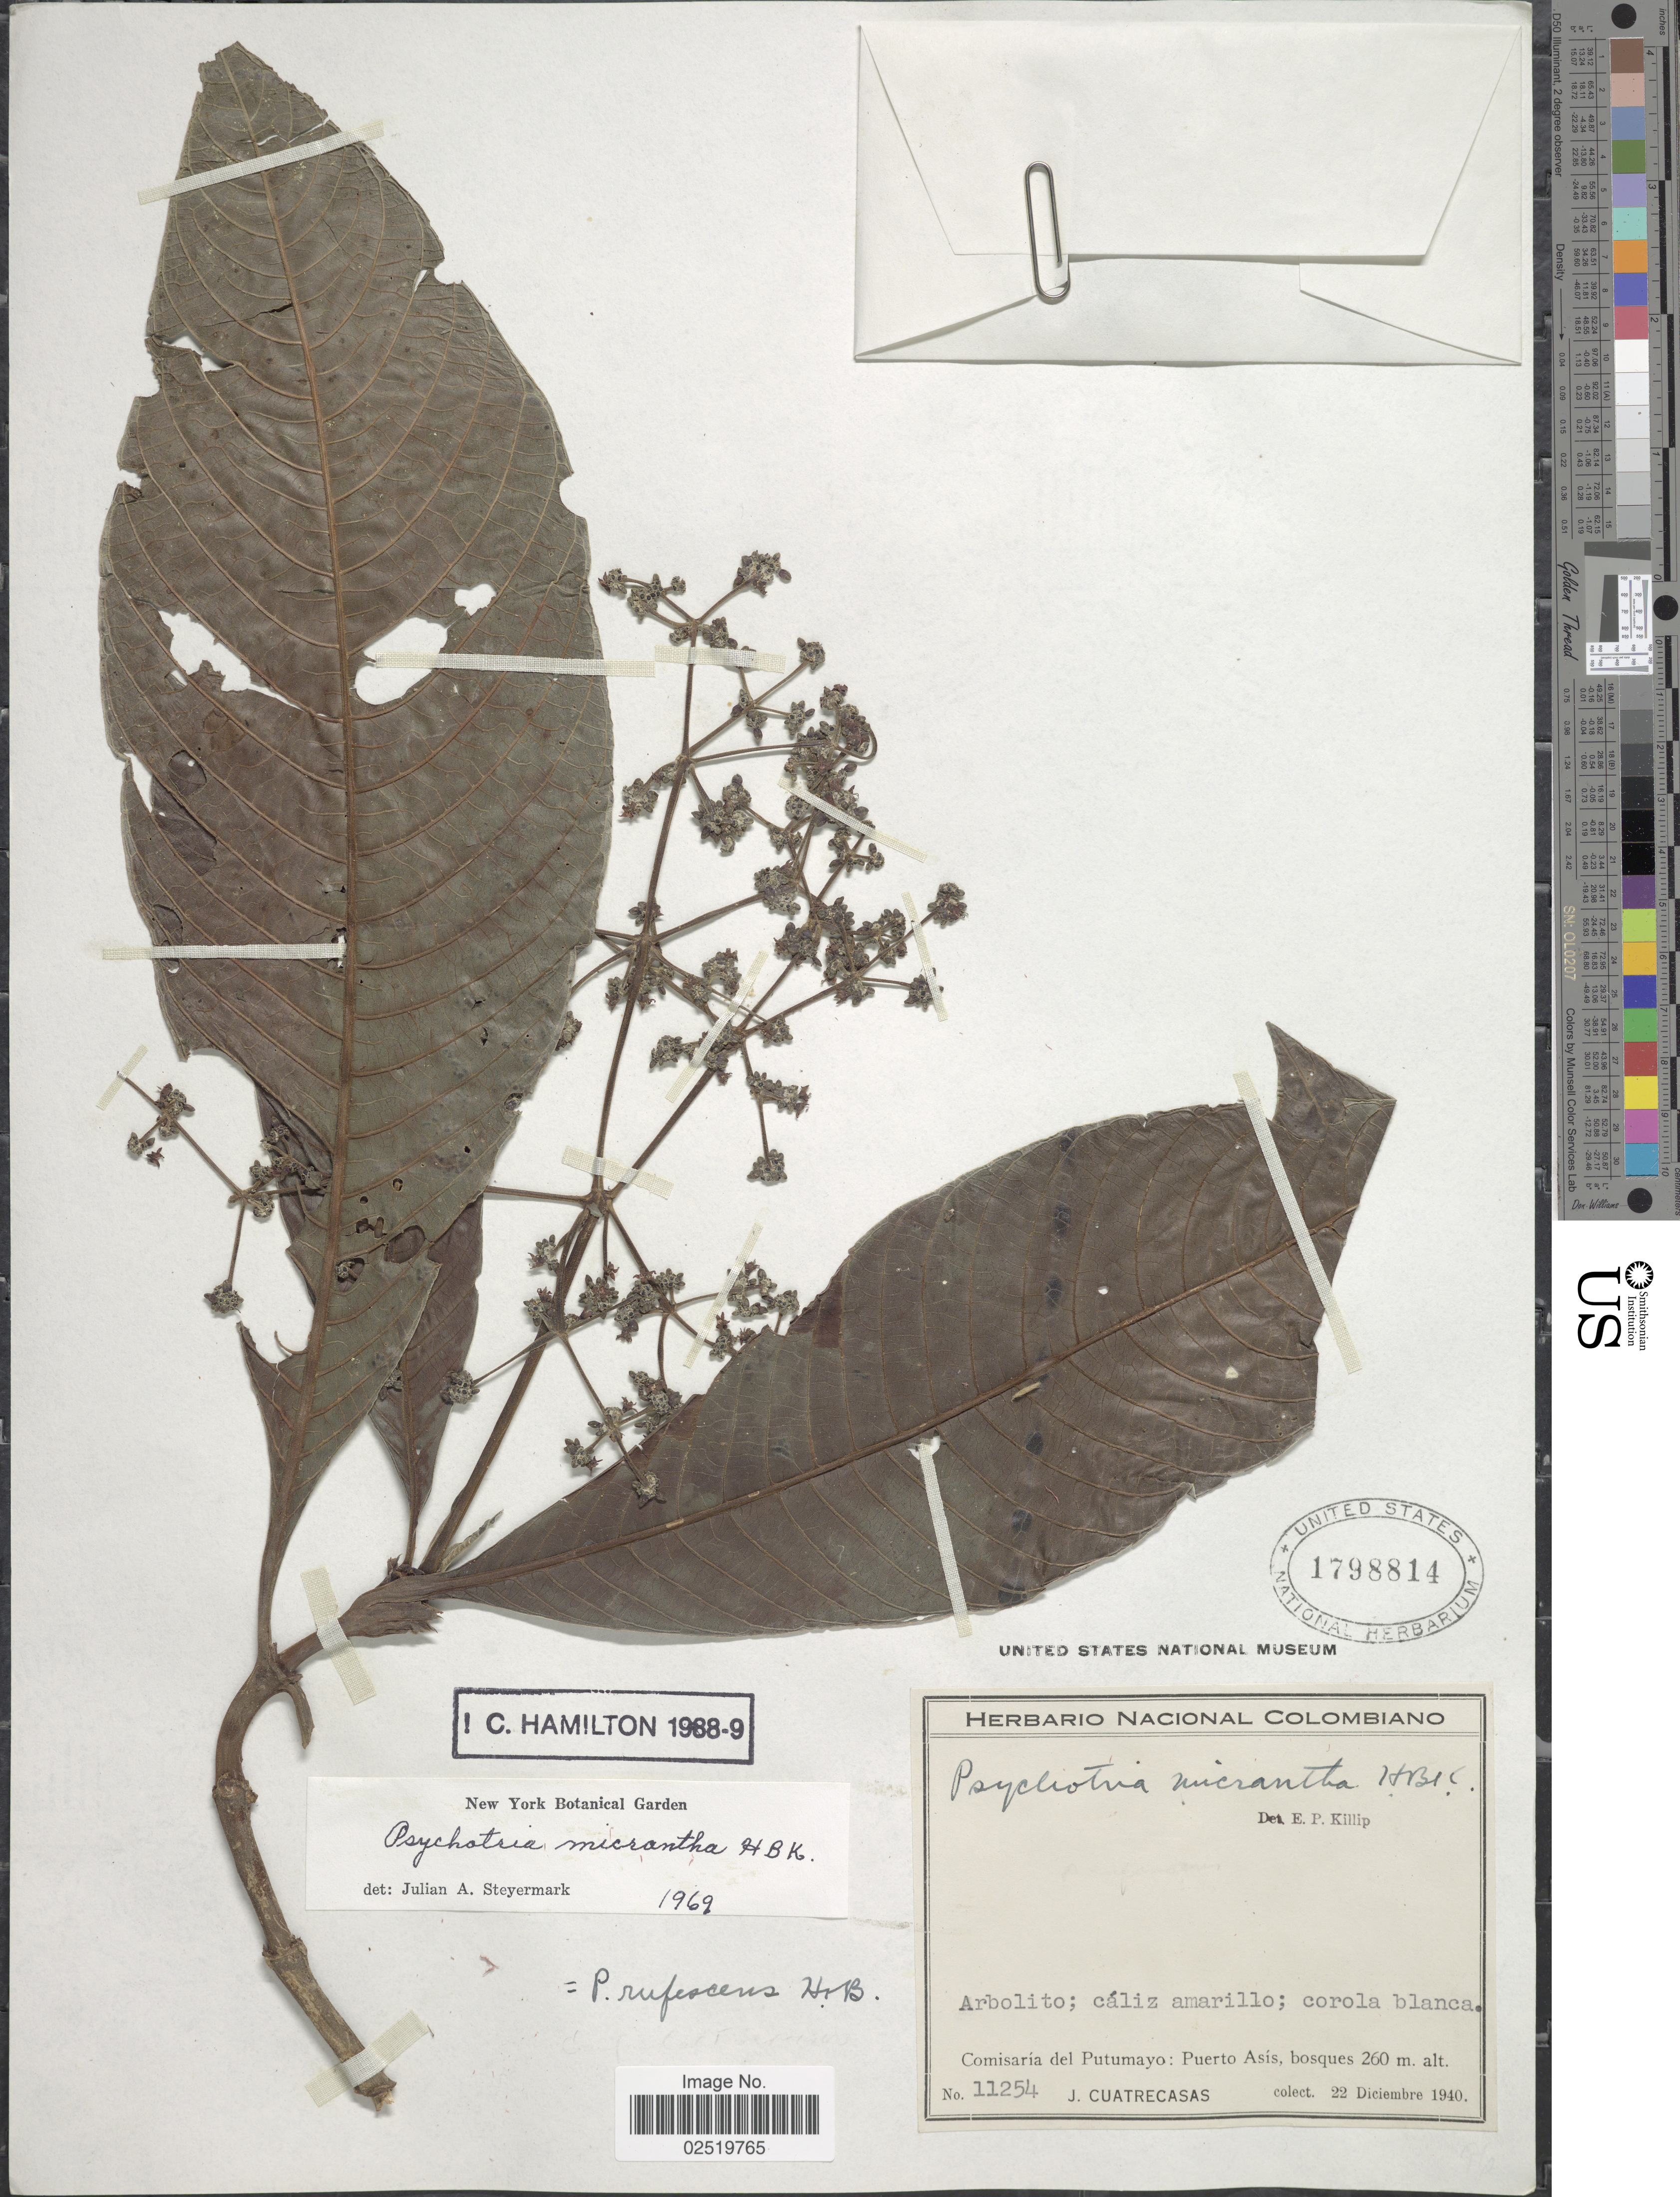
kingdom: Plantae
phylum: Tracheophyta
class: Magnoliopsida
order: Gentianales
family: Rubiaceae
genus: Psychotria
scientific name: Psychotria micrantha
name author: Kunth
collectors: J. Cuatrecasas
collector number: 11254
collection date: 1940-12-22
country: Colombia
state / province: Putumayo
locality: Comisaria del Putumayo: Puerto Asis, bosques.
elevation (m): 260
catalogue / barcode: US 1798814